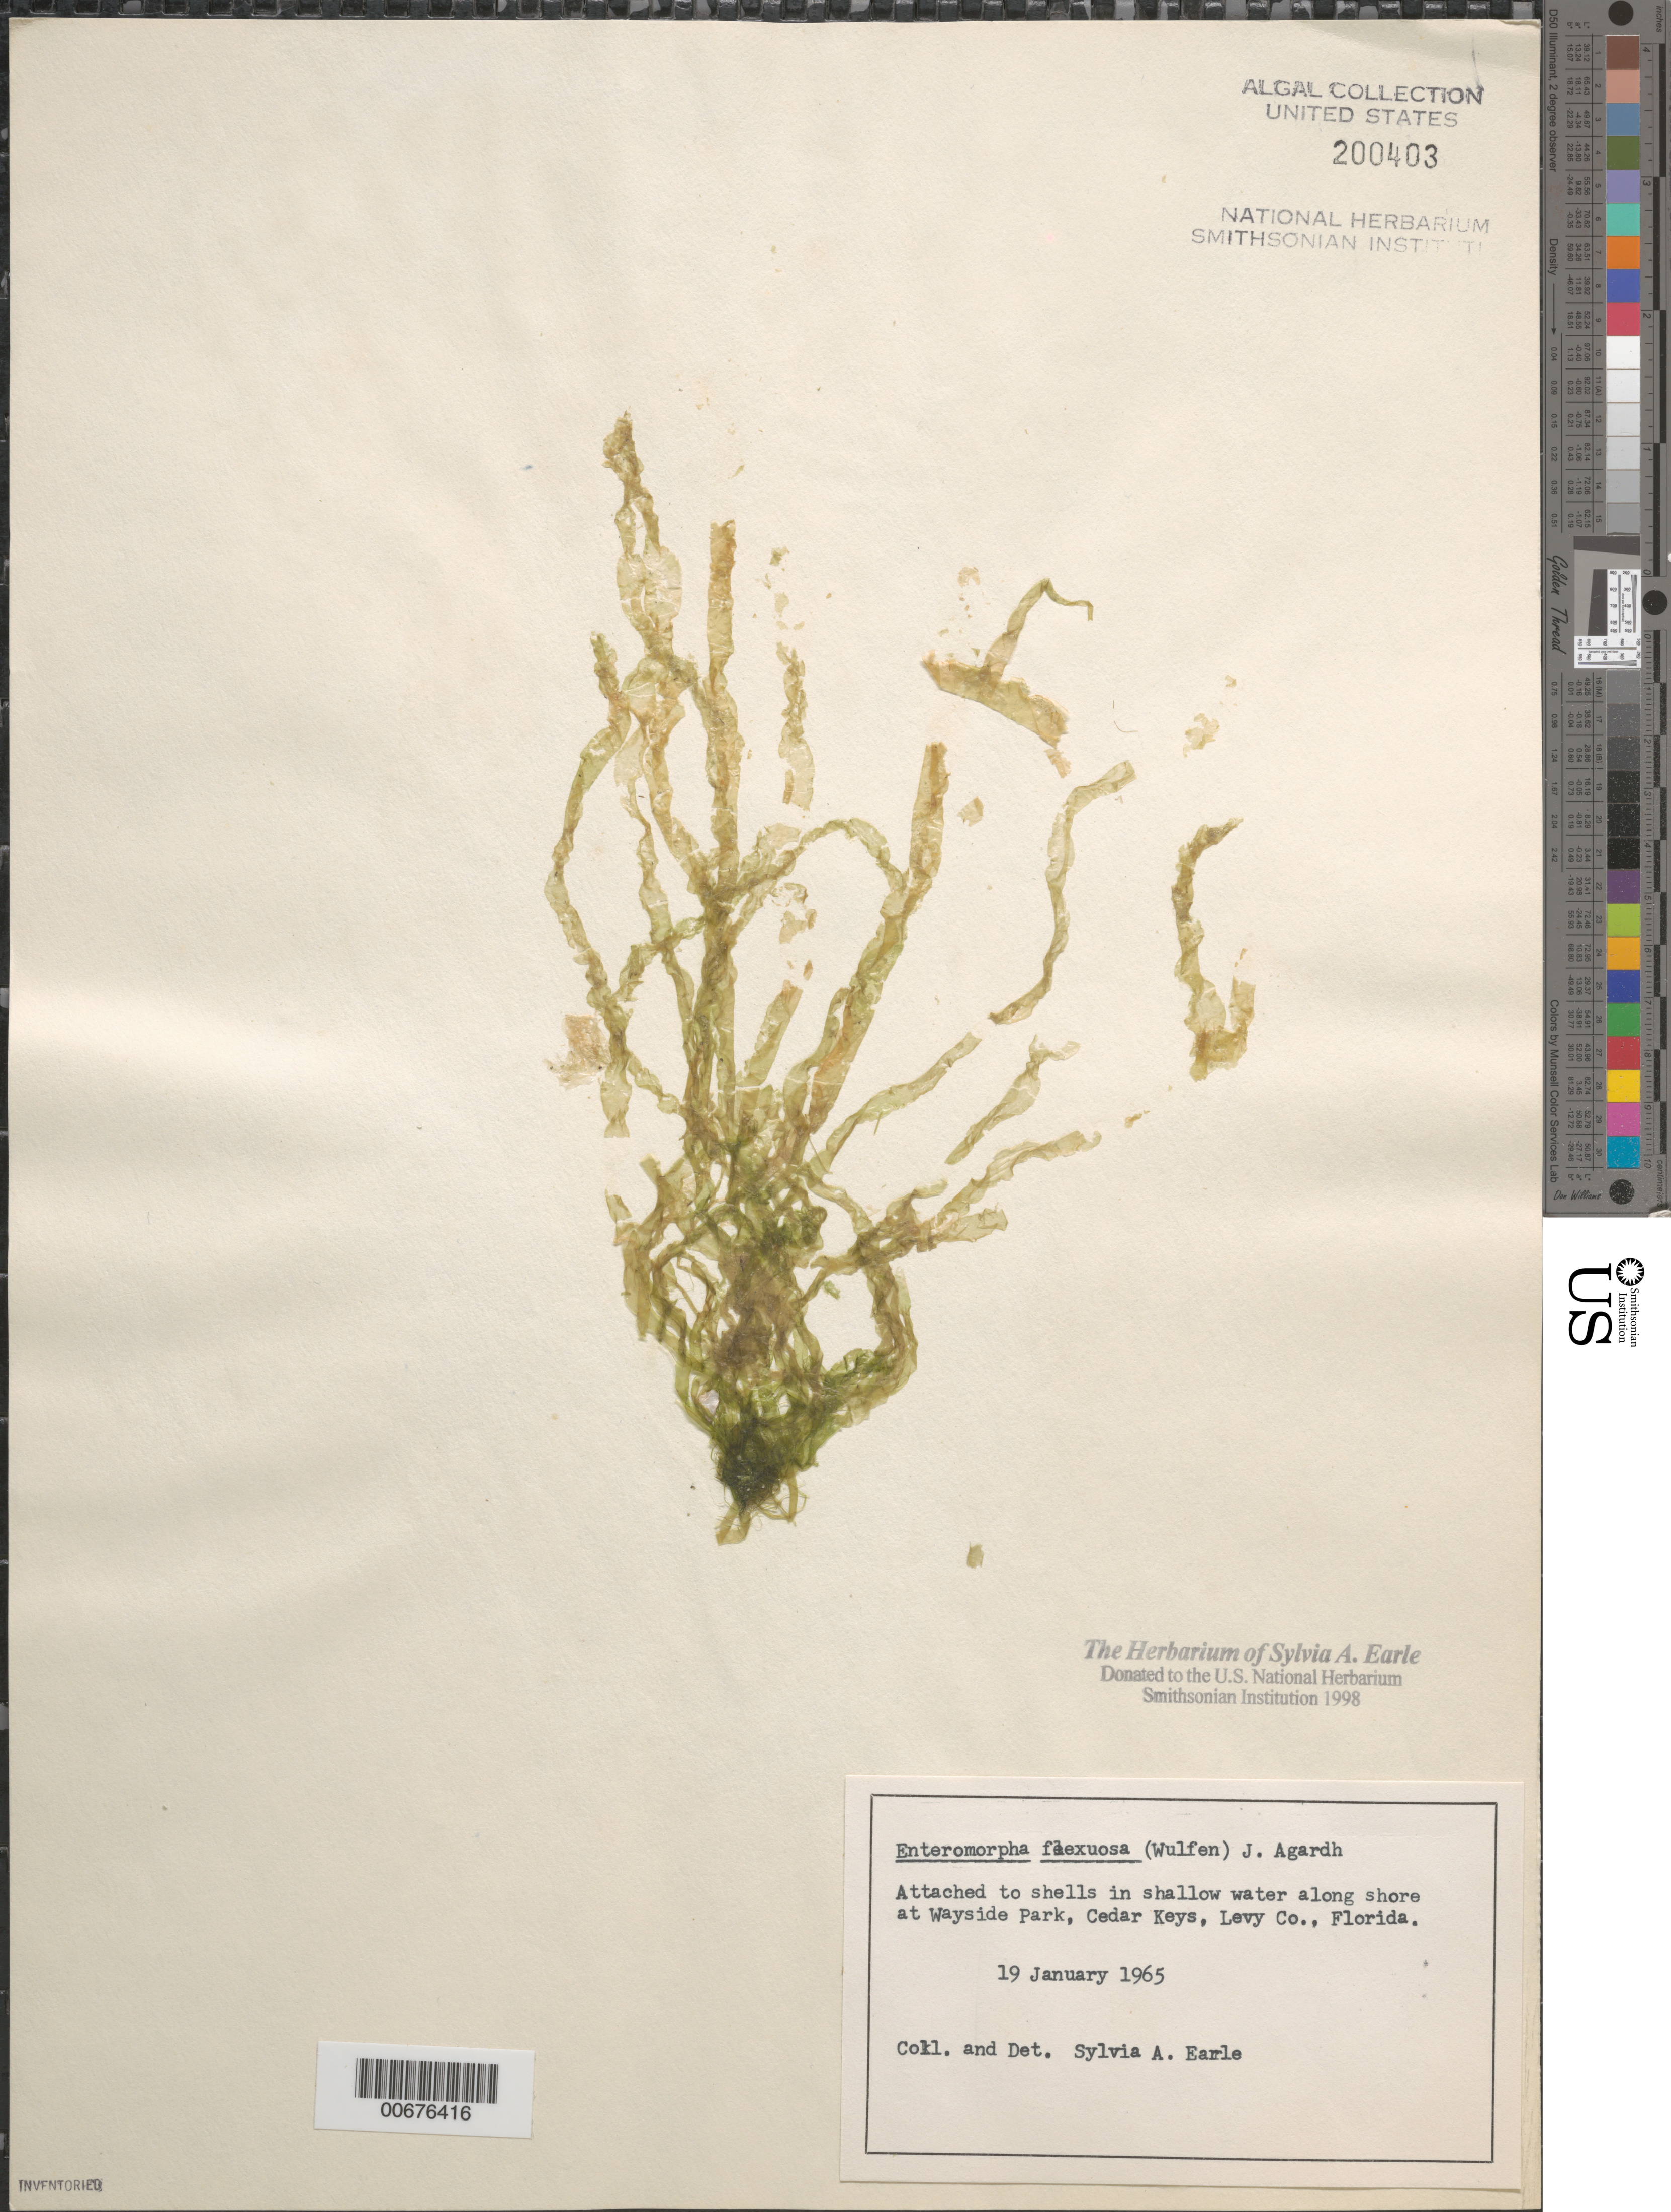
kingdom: Plantae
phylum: Chlorophyta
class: Ulvophyceae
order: Ulvales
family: Ulvaceae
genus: Ulva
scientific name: Ulva flexuosa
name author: Wulfen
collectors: S. A. Earle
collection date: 1965-01-19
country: United States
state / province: Florida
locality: Attached to shells in shallow water along shore at Wayside Park, Cedar Keys, Levy Co.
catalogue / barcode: US 200403